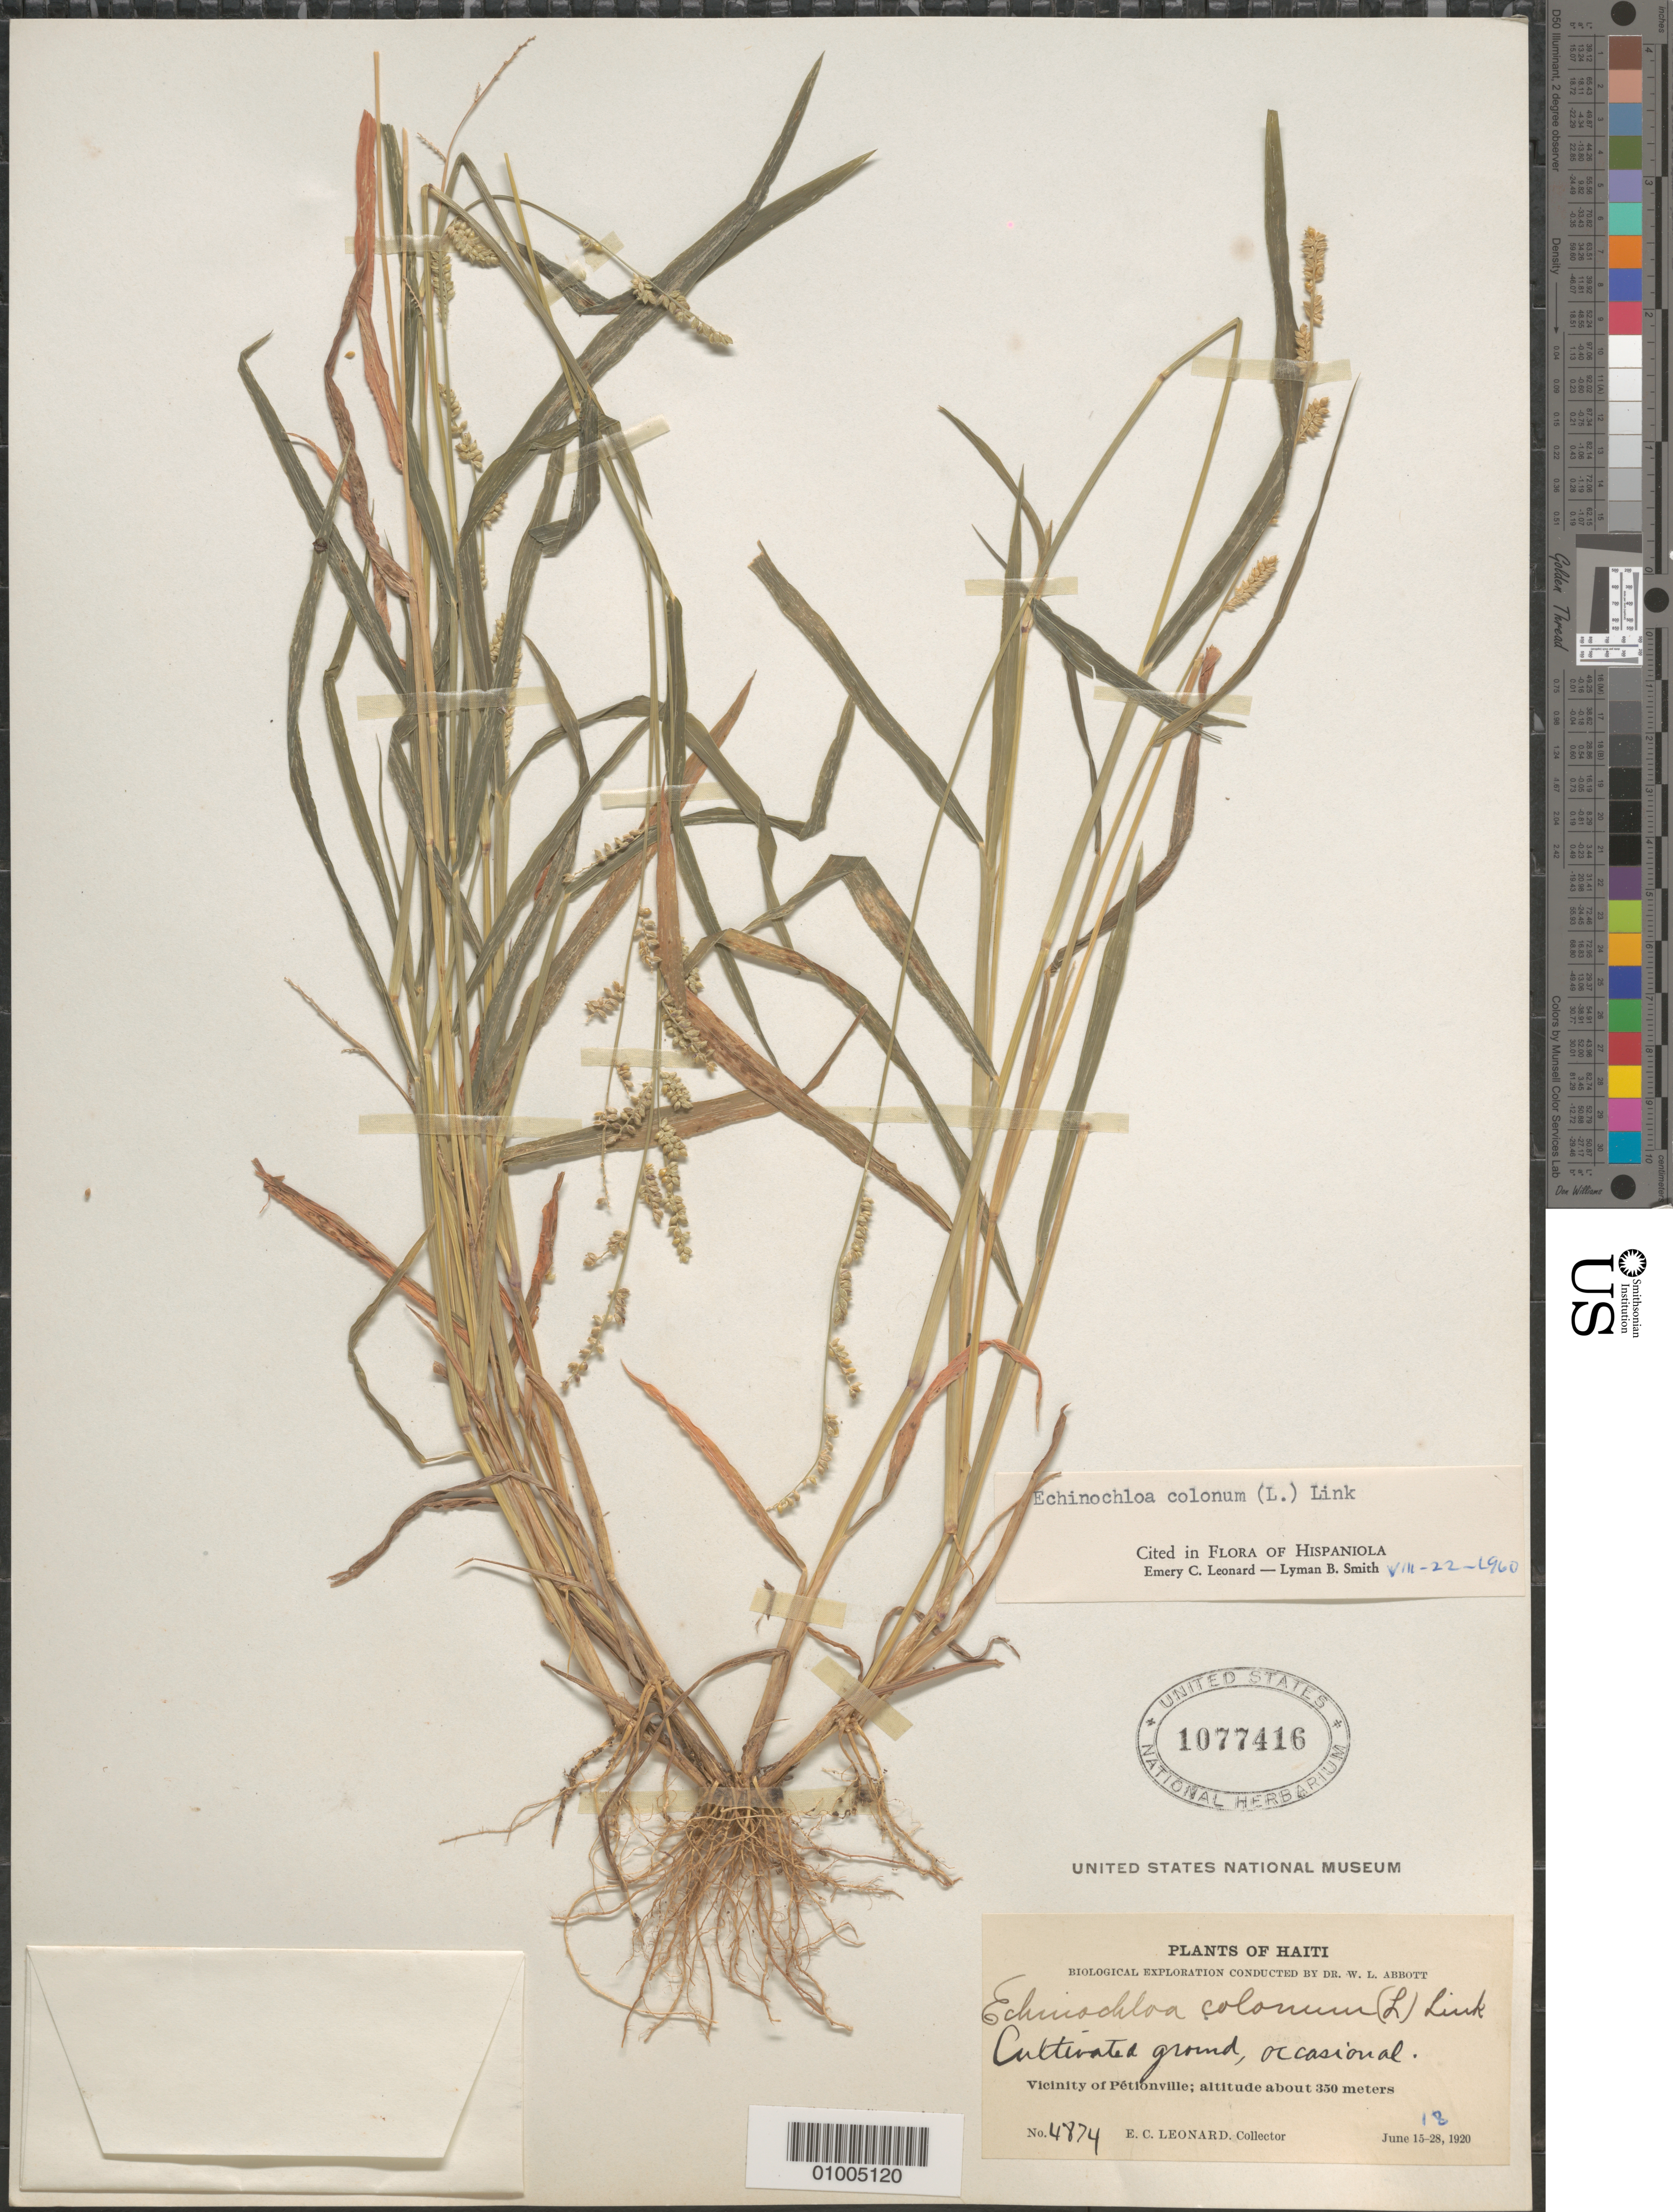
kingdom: Plantae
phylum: Tracheophyta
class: Liliopsida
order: Poales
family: Poaceae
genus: Echinochloa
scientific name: Echinochloa colona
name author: (L.) Link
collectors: E. C. Leonard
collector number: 4874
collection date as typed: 15 Jun 1920 to 28 Jun 1920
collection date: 1920-06-15/1920-06-28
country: Haiti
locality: Vicinity of Petionville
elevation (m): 350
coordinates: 0 N, 0 E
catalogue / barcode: US 1077416